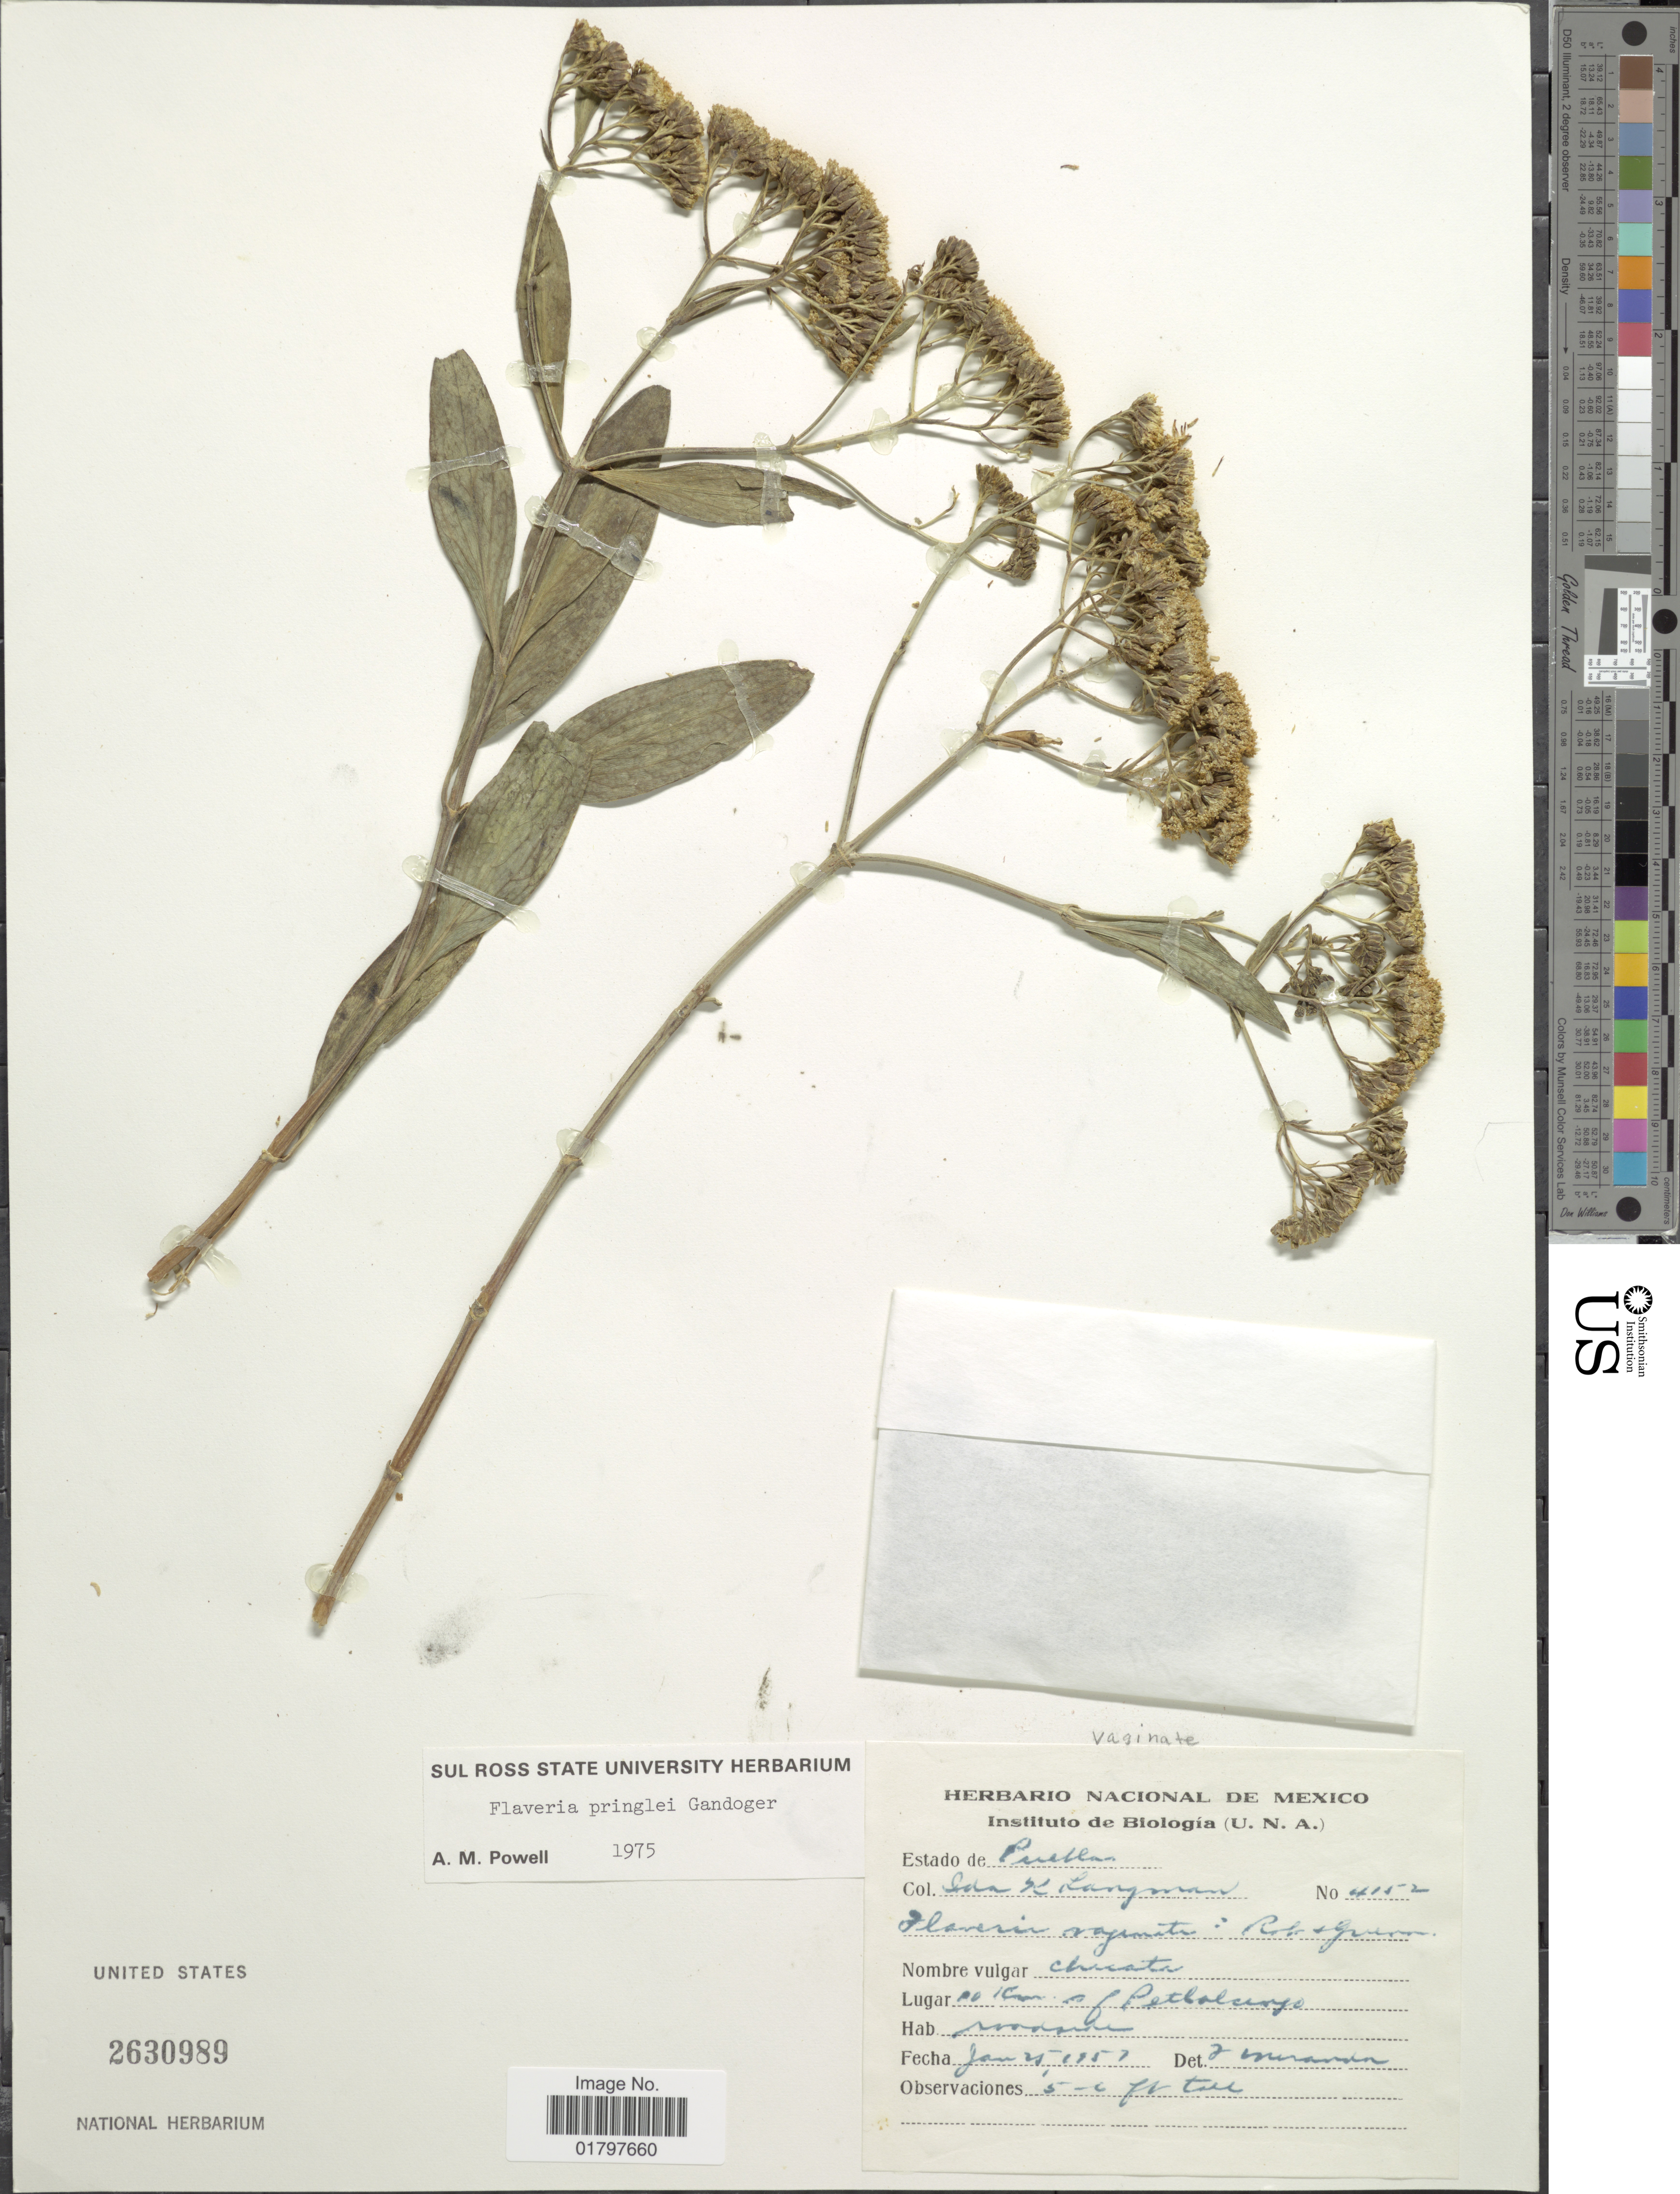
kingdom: Plantae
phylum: Tracheophyta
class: Magnoliopsida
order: Asterales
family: Asteraceae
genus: Flaveria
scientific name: Flaveria pringlei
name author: Gand.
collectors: S. Laryman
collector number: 4152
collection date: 1957-01-25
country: Mexico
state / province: Puebla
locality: Estado de Puebla. 10 km. of Petlealcurze [interpreted]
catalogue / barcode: US 2630989